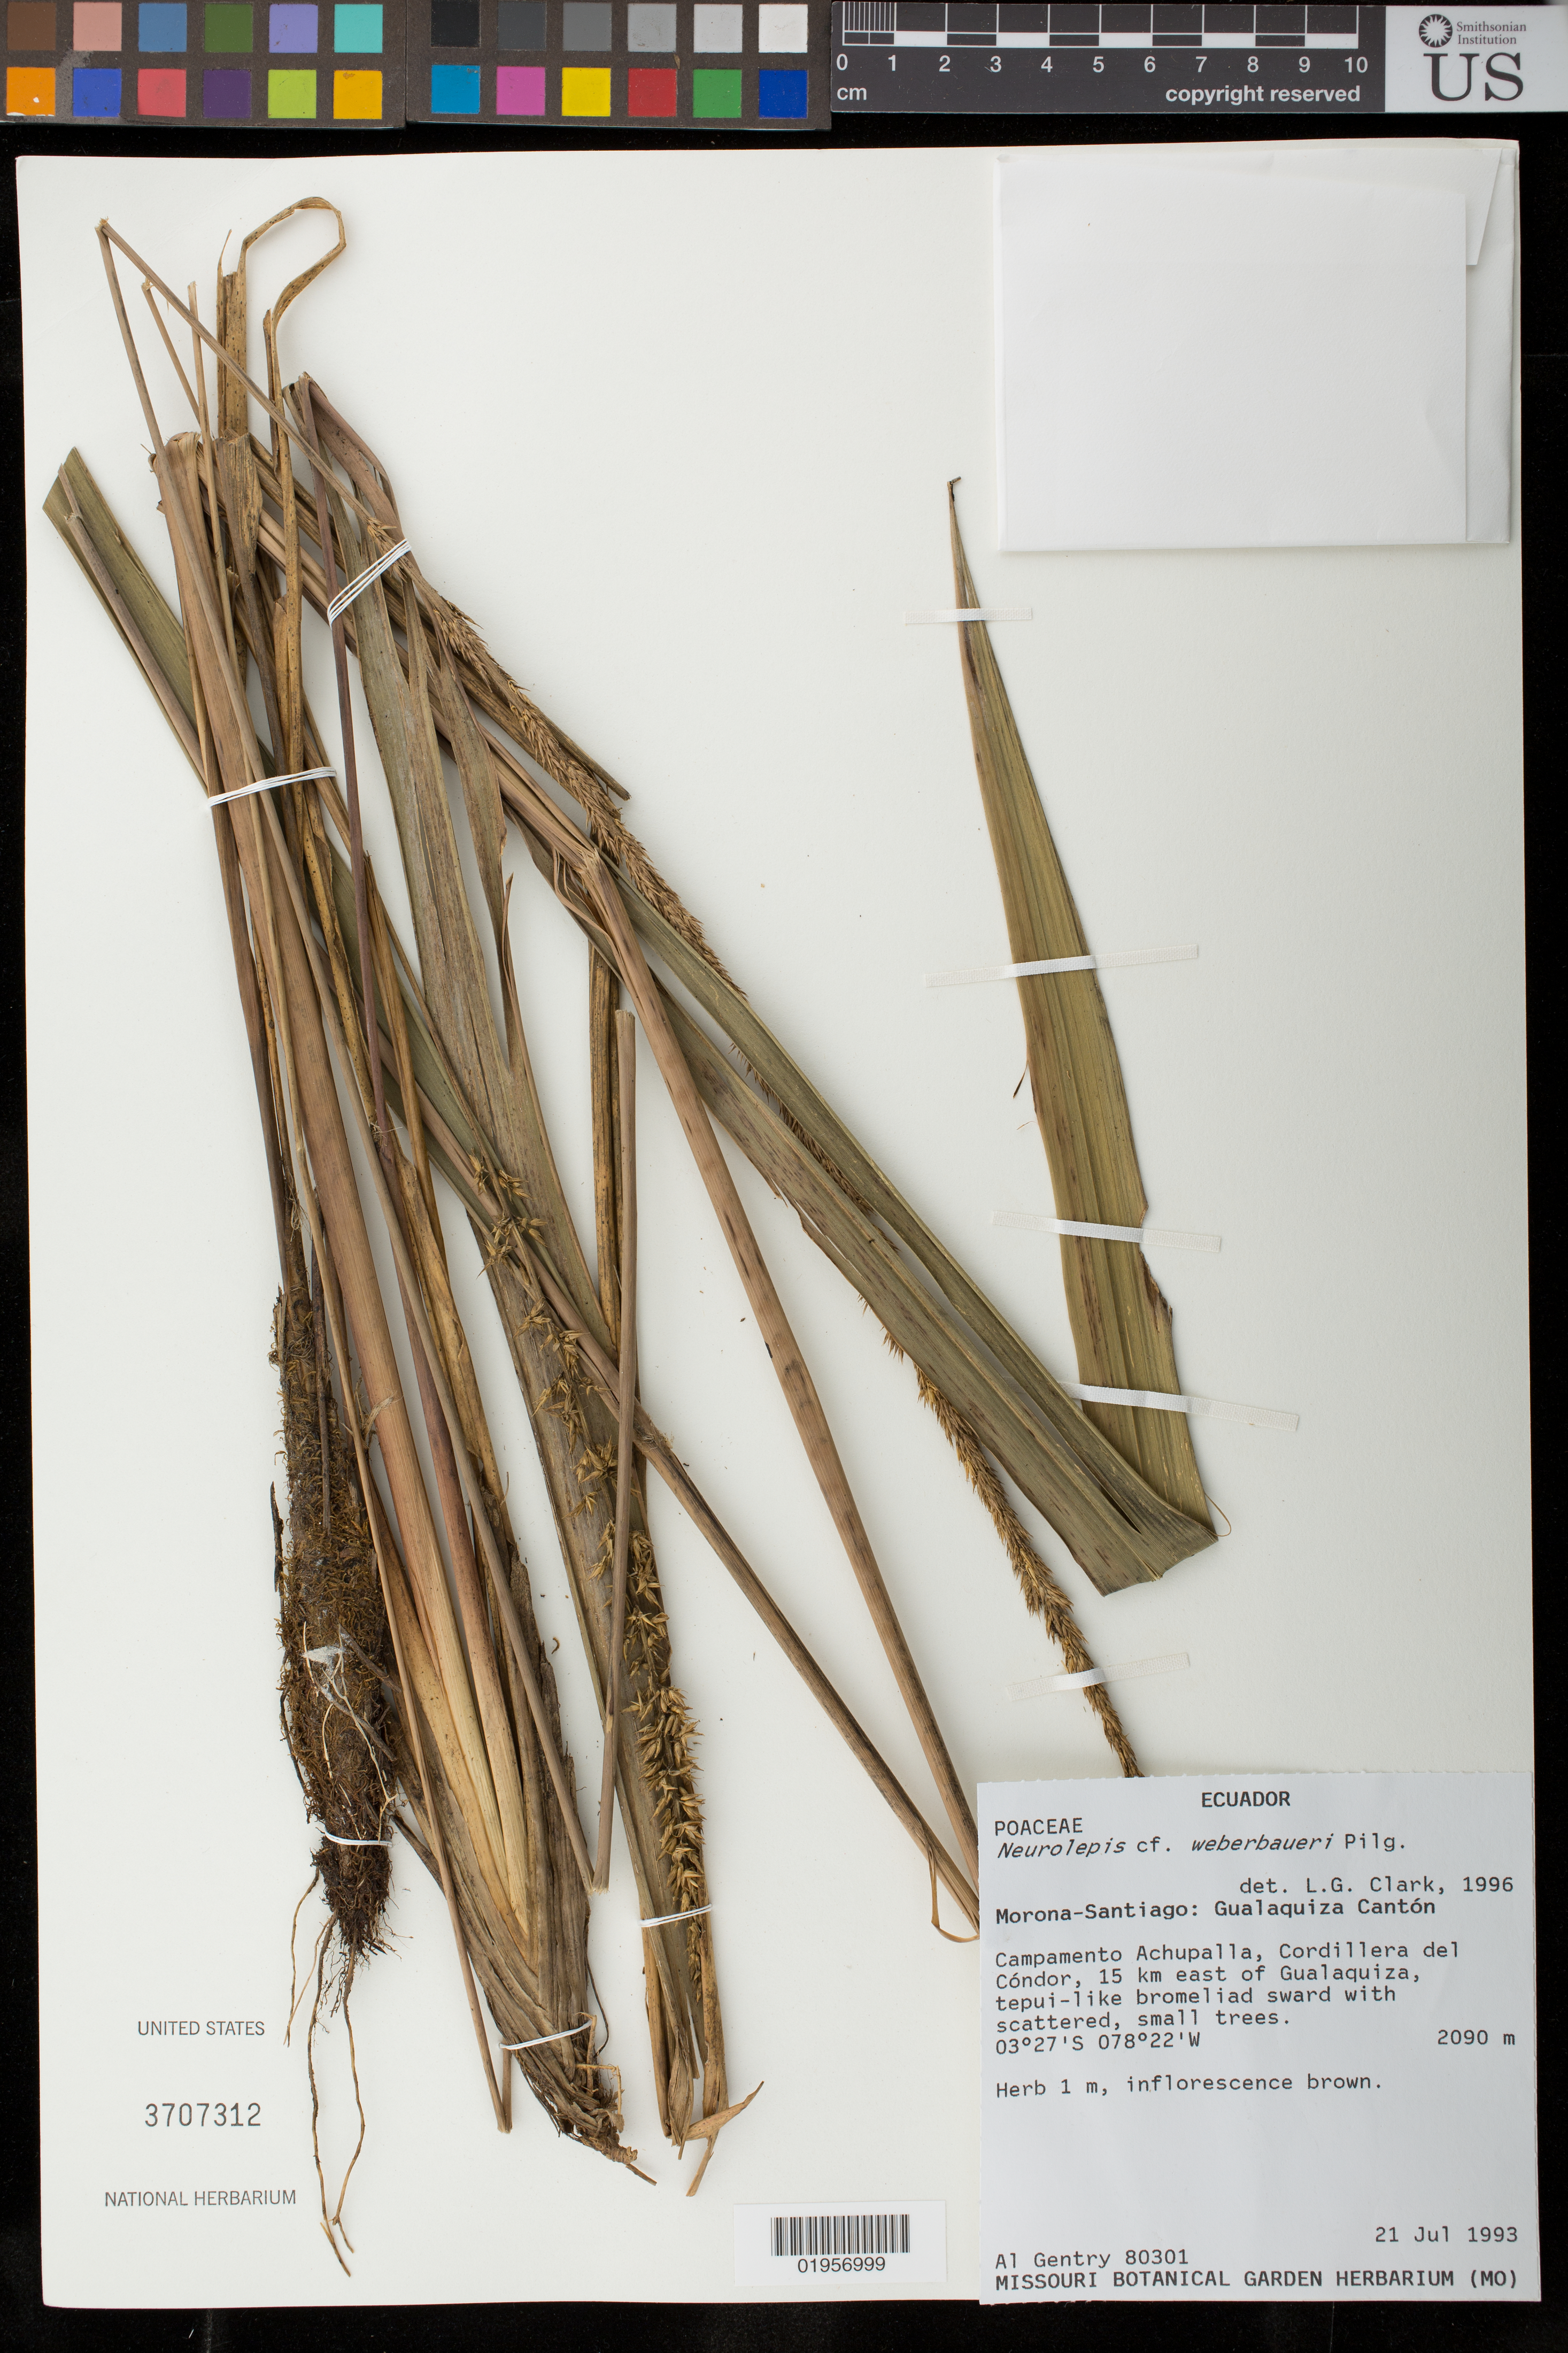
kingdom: Plantae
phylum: Tracheophyta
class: Liliopsida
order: Poales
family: Poaceae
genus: Neurolepis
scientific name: Neurolepis weberbaueri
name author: Pilg.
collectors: A. H. Gentry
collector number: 80301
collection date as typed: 21 Jul 1993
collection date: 1993-07-21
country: Ecuador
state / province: Morona-Santiago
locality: Morona-Santiago: Gualaquiza. Campamento Achupalla, Cordillera del Cóndor, 15 km east of Gualaquiza.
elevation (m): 2090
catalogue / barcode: US 3707312